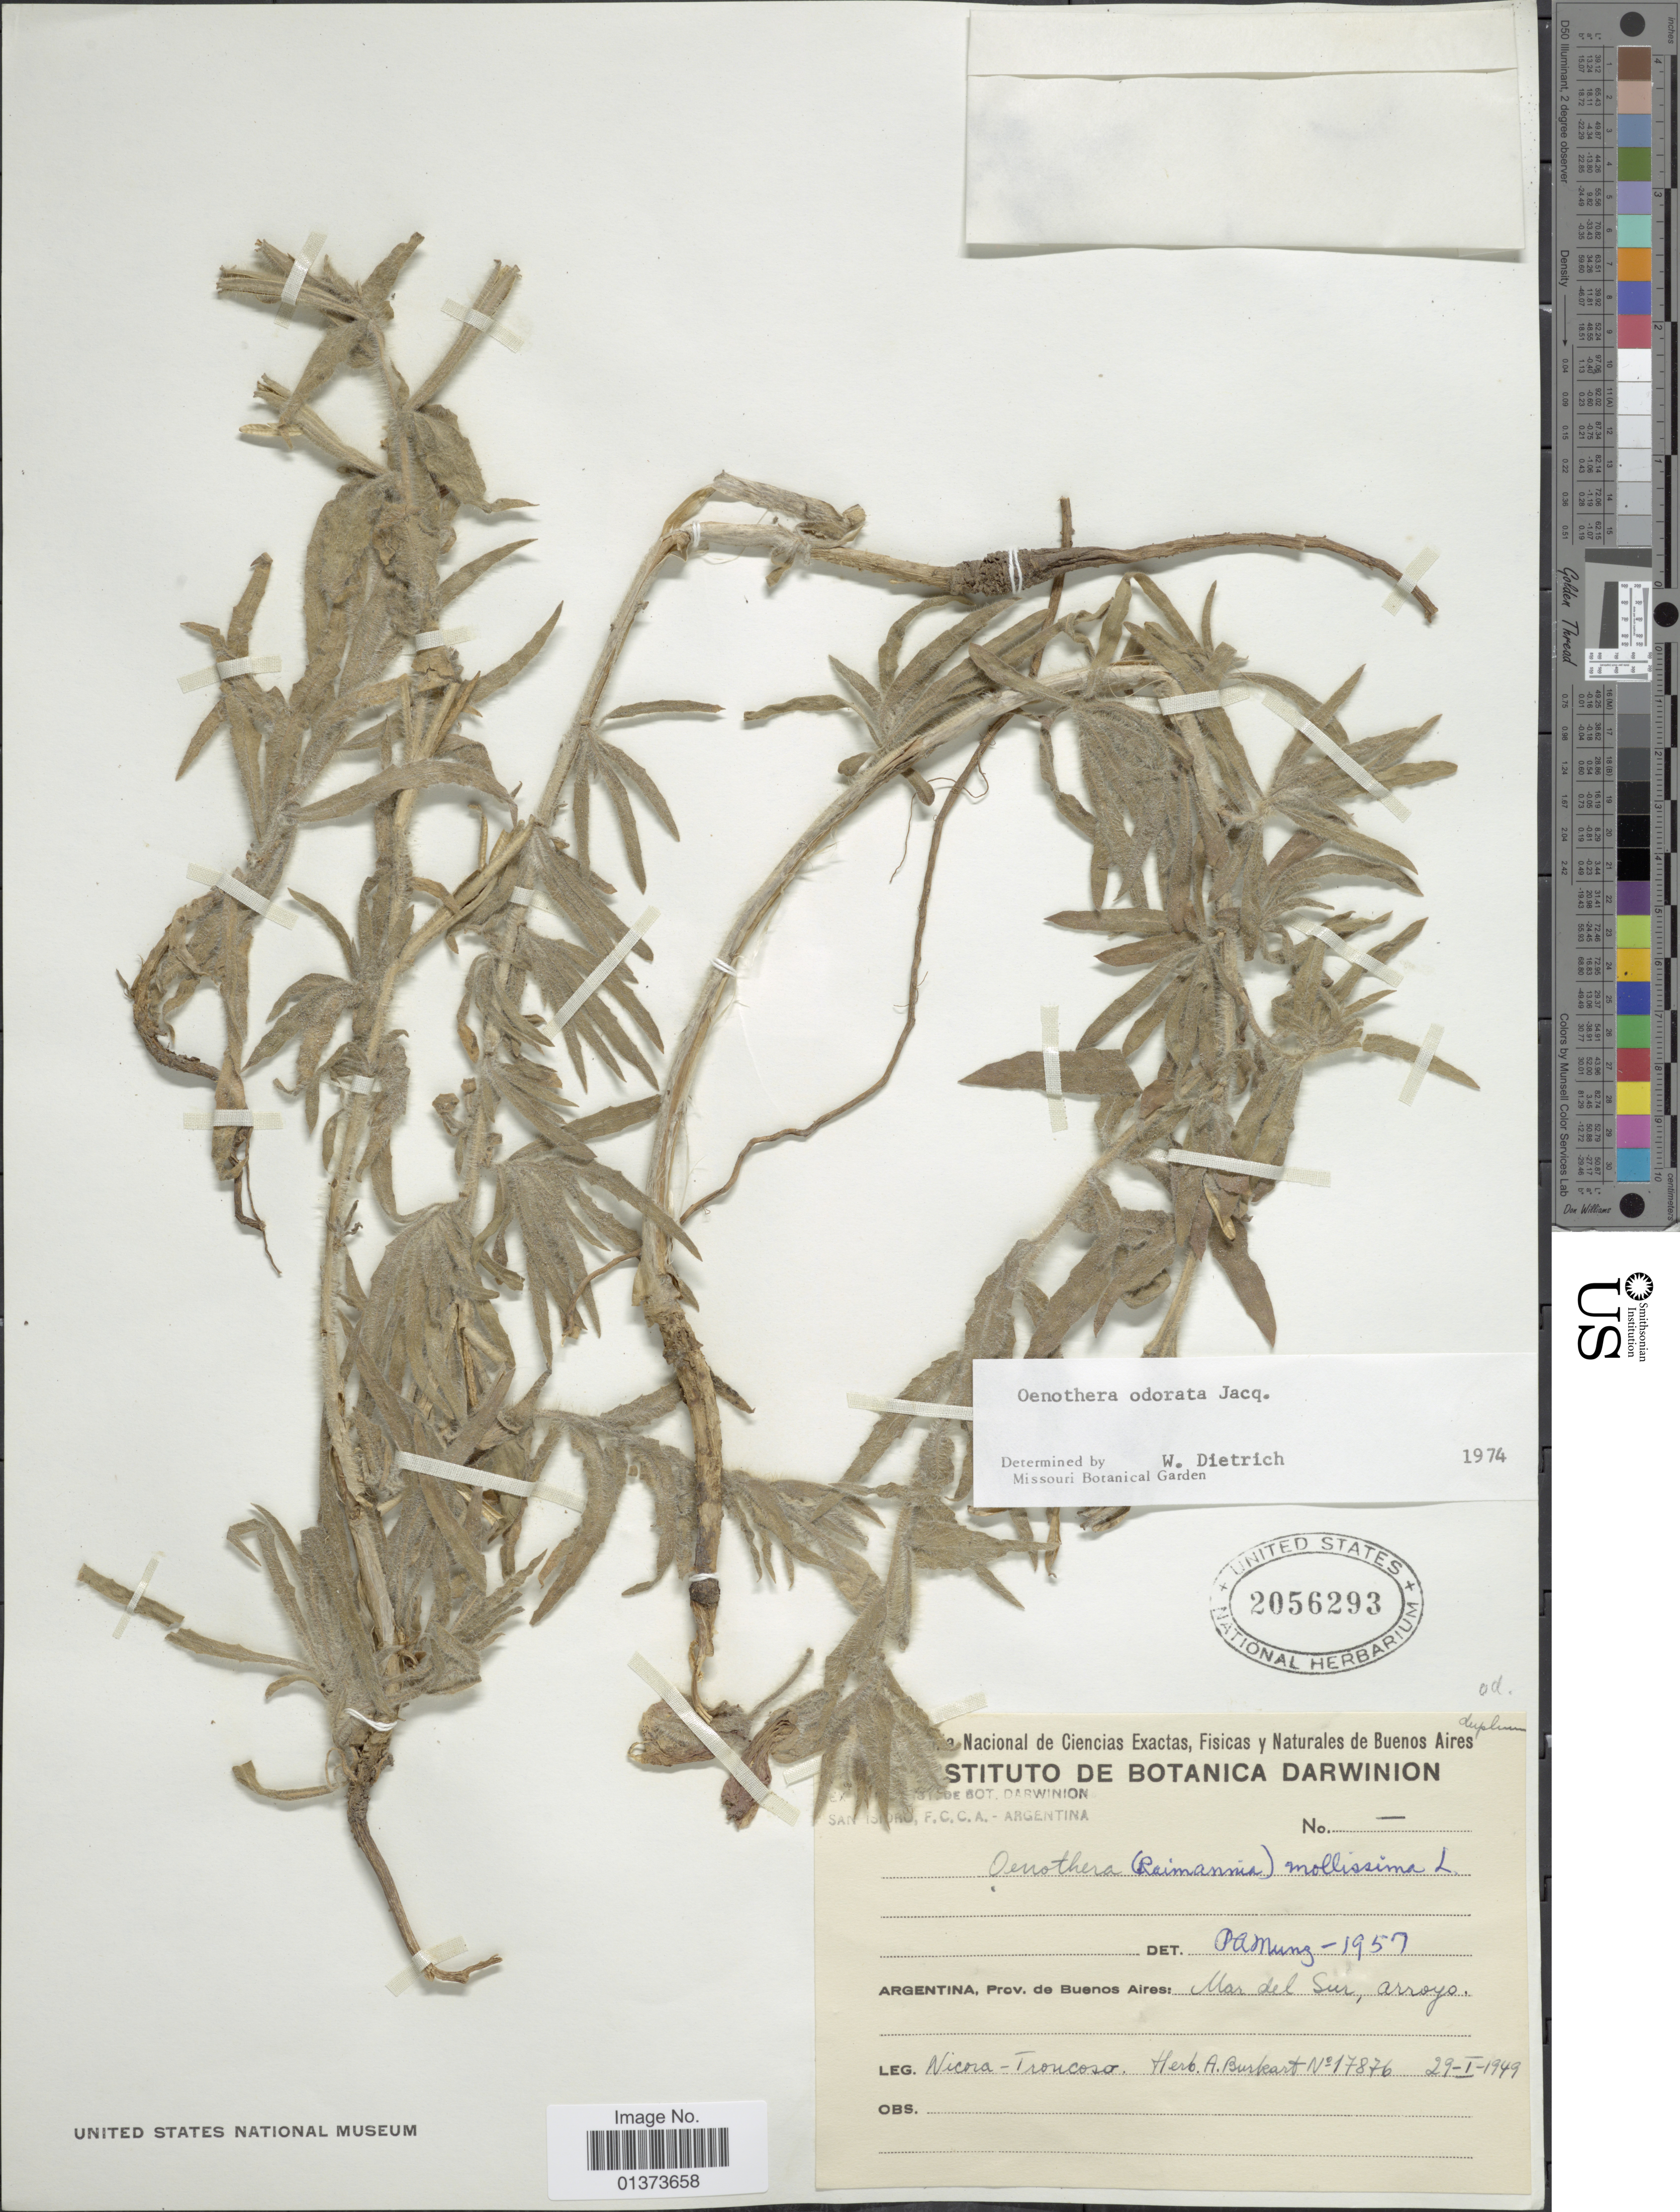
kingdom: Plantae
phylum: Tracheophyta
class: Magnoliopsida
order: Myrtales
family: Onagraceae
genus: Oenothera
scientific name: Oenothera odorata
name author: Jacq.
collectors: N. Troncoso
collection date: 1949-01-29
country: Argentina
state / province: Buenos Aires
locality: Mar del Sur, Arroyo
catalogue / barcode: US 2056293